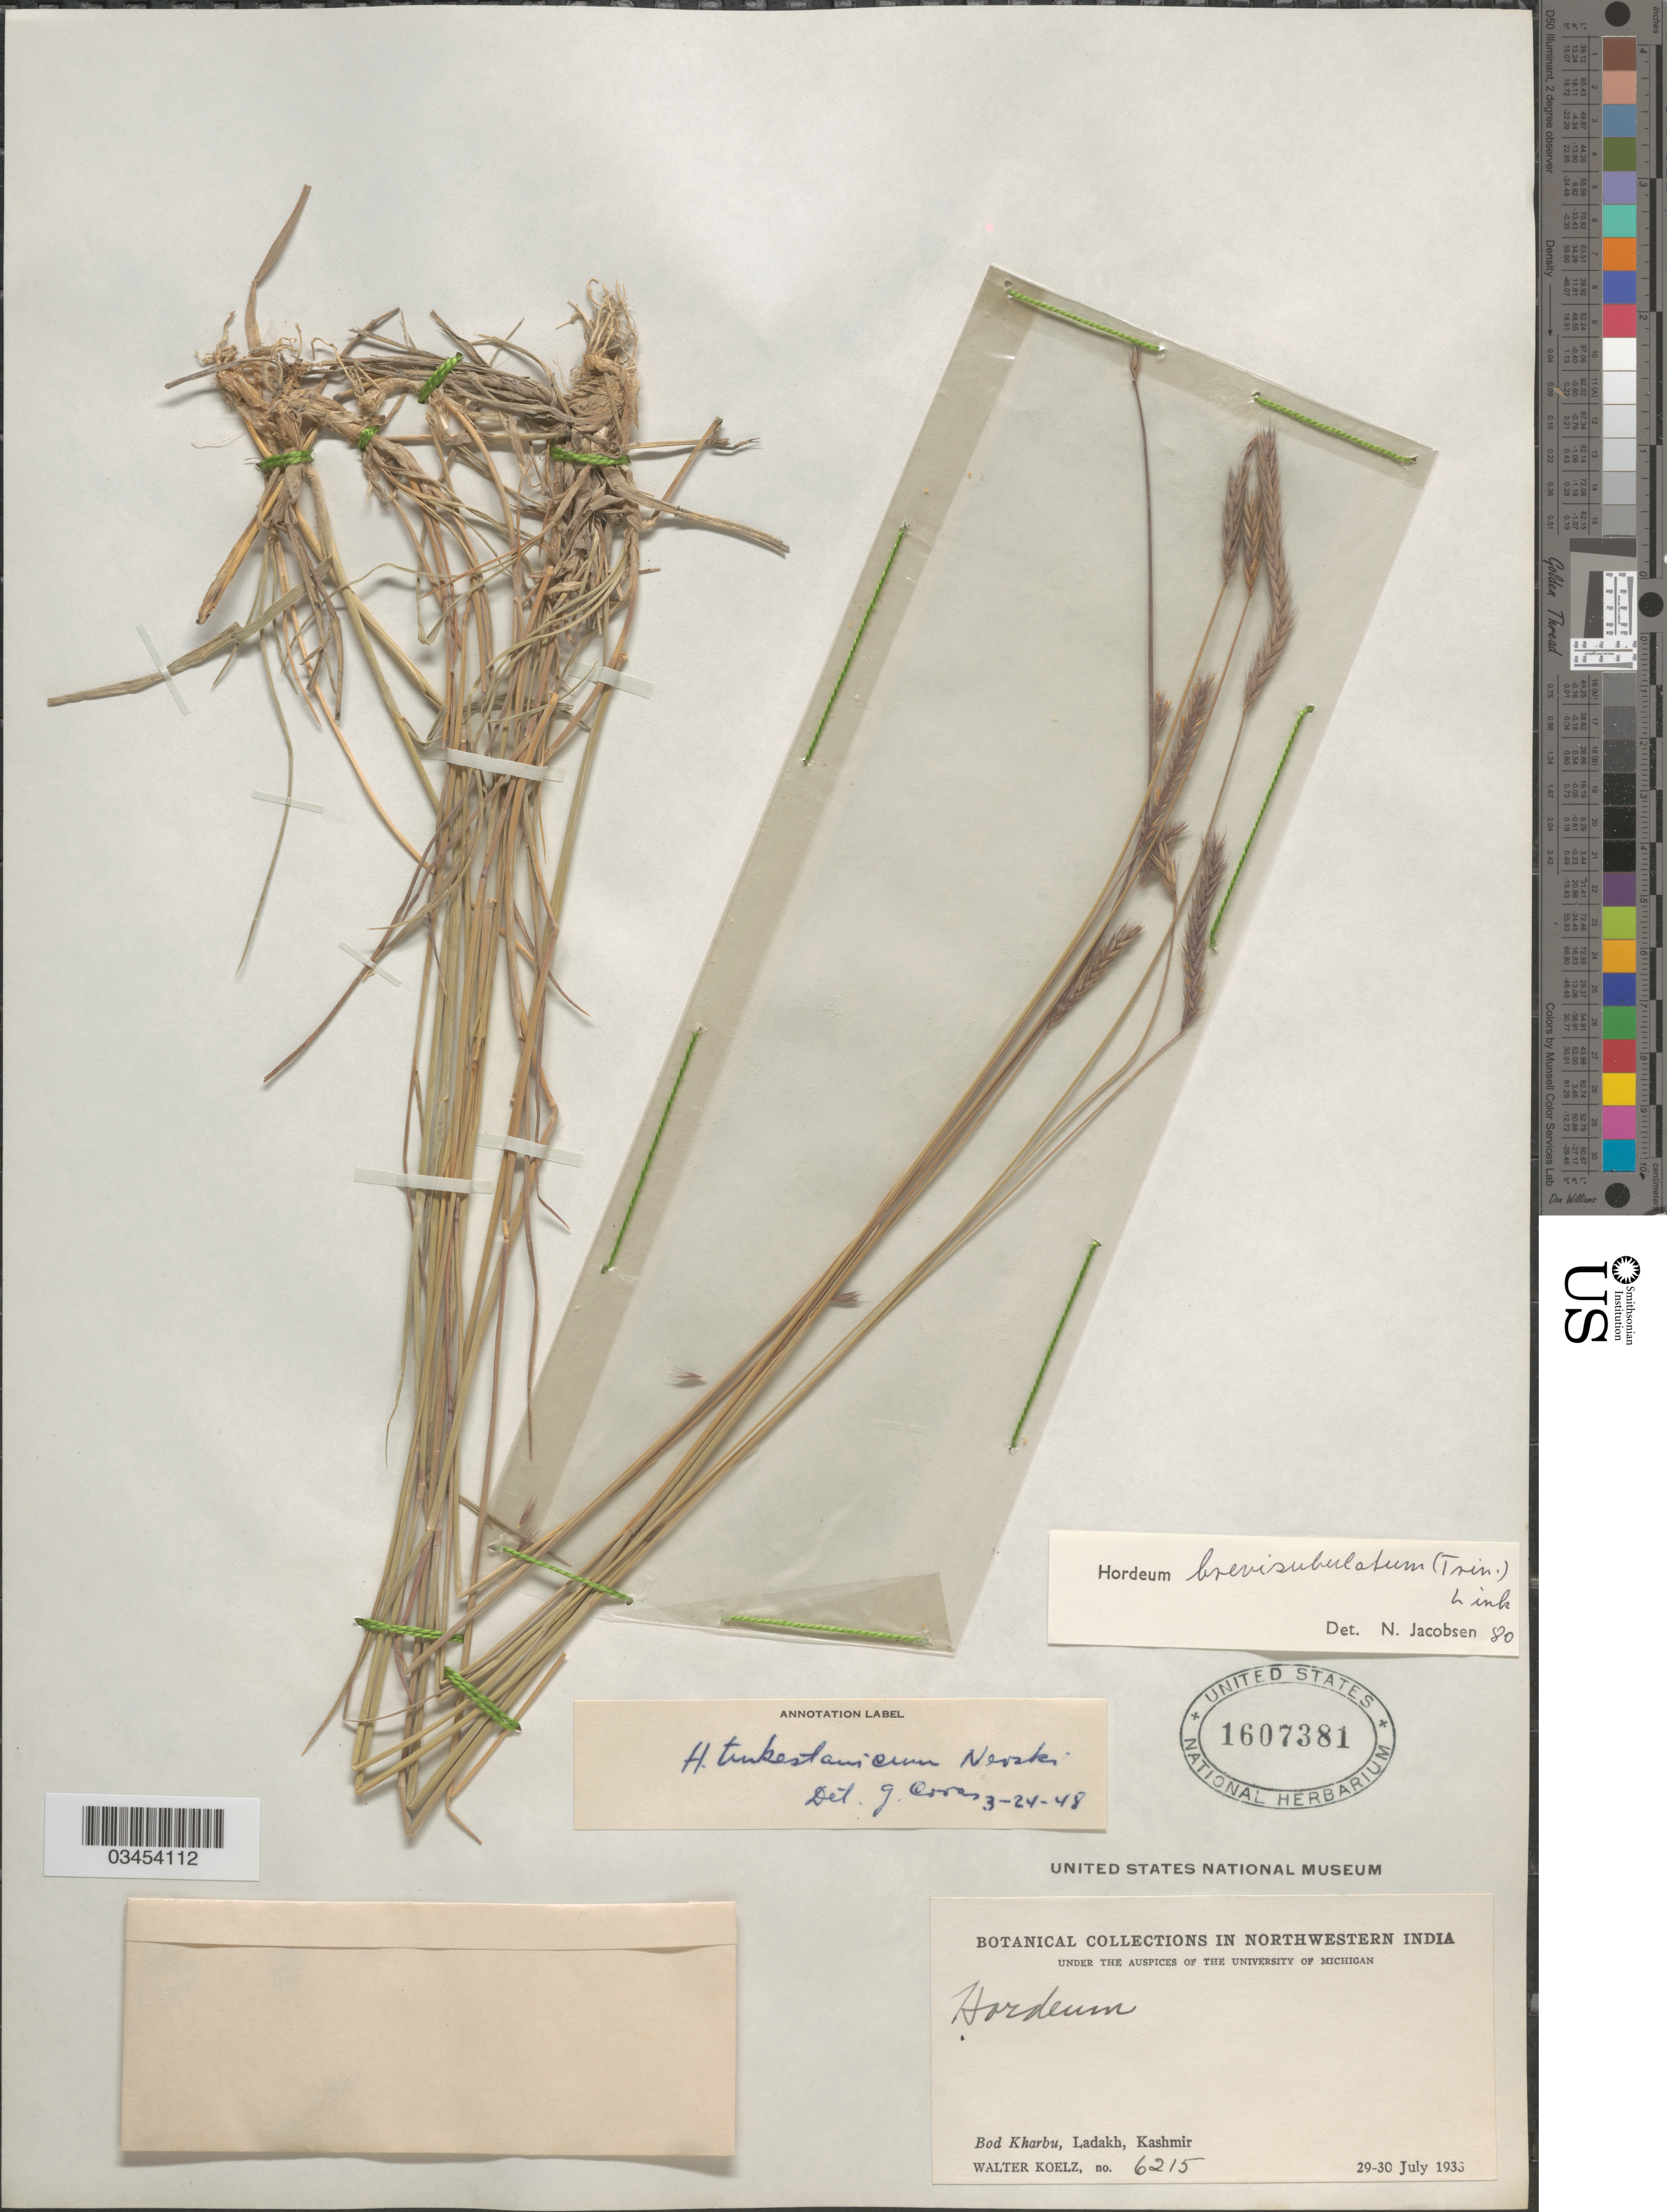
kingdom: Plantae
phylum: Tracheophyta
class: Liliopsida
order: Poales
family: Poaceae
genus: Hordeum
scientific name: Hordeum brevisubulatum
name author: (Trin.) Link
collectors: W. N. Koelz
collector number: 6215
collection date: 1933-07-29/1933-07-30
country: India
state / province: Jammu and Kashmir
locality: In Northwestern India. Bod Kharbu, Ladakh, Kashmir.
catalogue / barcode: US 1607381